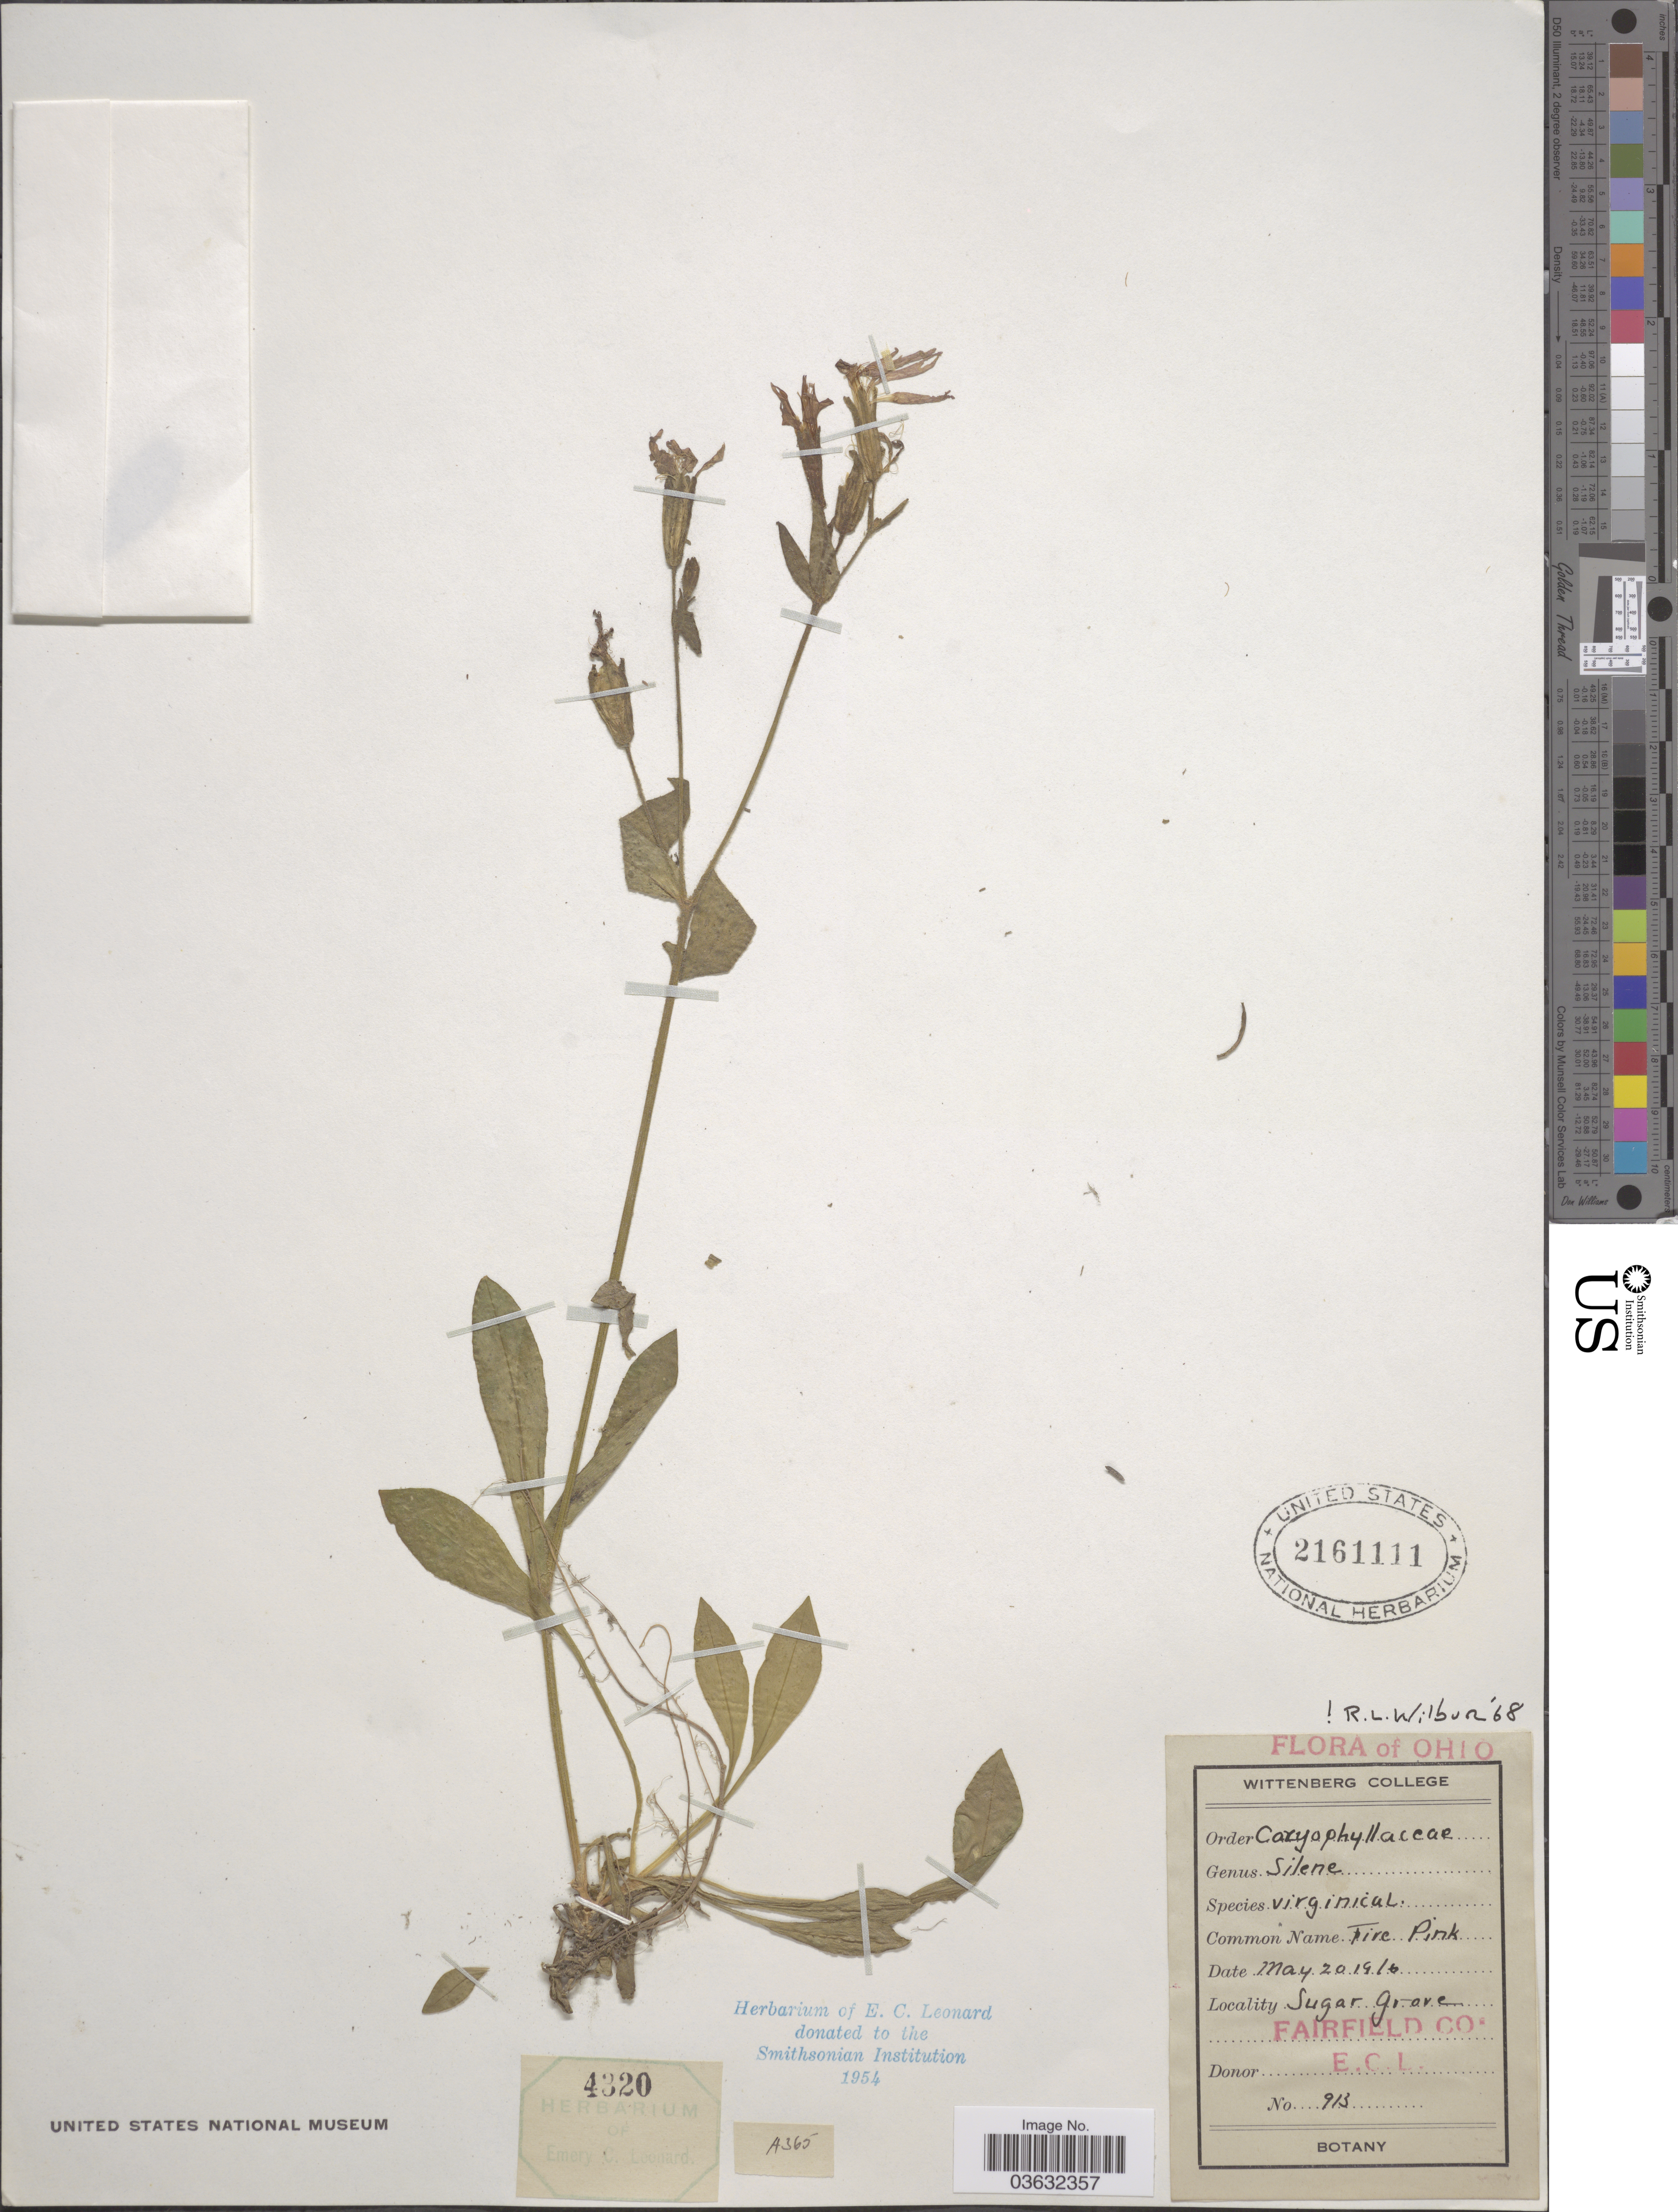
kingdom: Plantae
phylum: Tracheophyta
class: Magnoliopsida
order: Caryophyllales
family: Caryophyllaceae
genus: Silene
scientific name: Silene virginica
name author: L.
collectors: E. C. Leonard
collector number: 913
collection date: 1910-05-20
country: United States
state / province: Ohio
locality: Sugar Grave. Fairfield Co.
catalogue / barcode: US 2161111